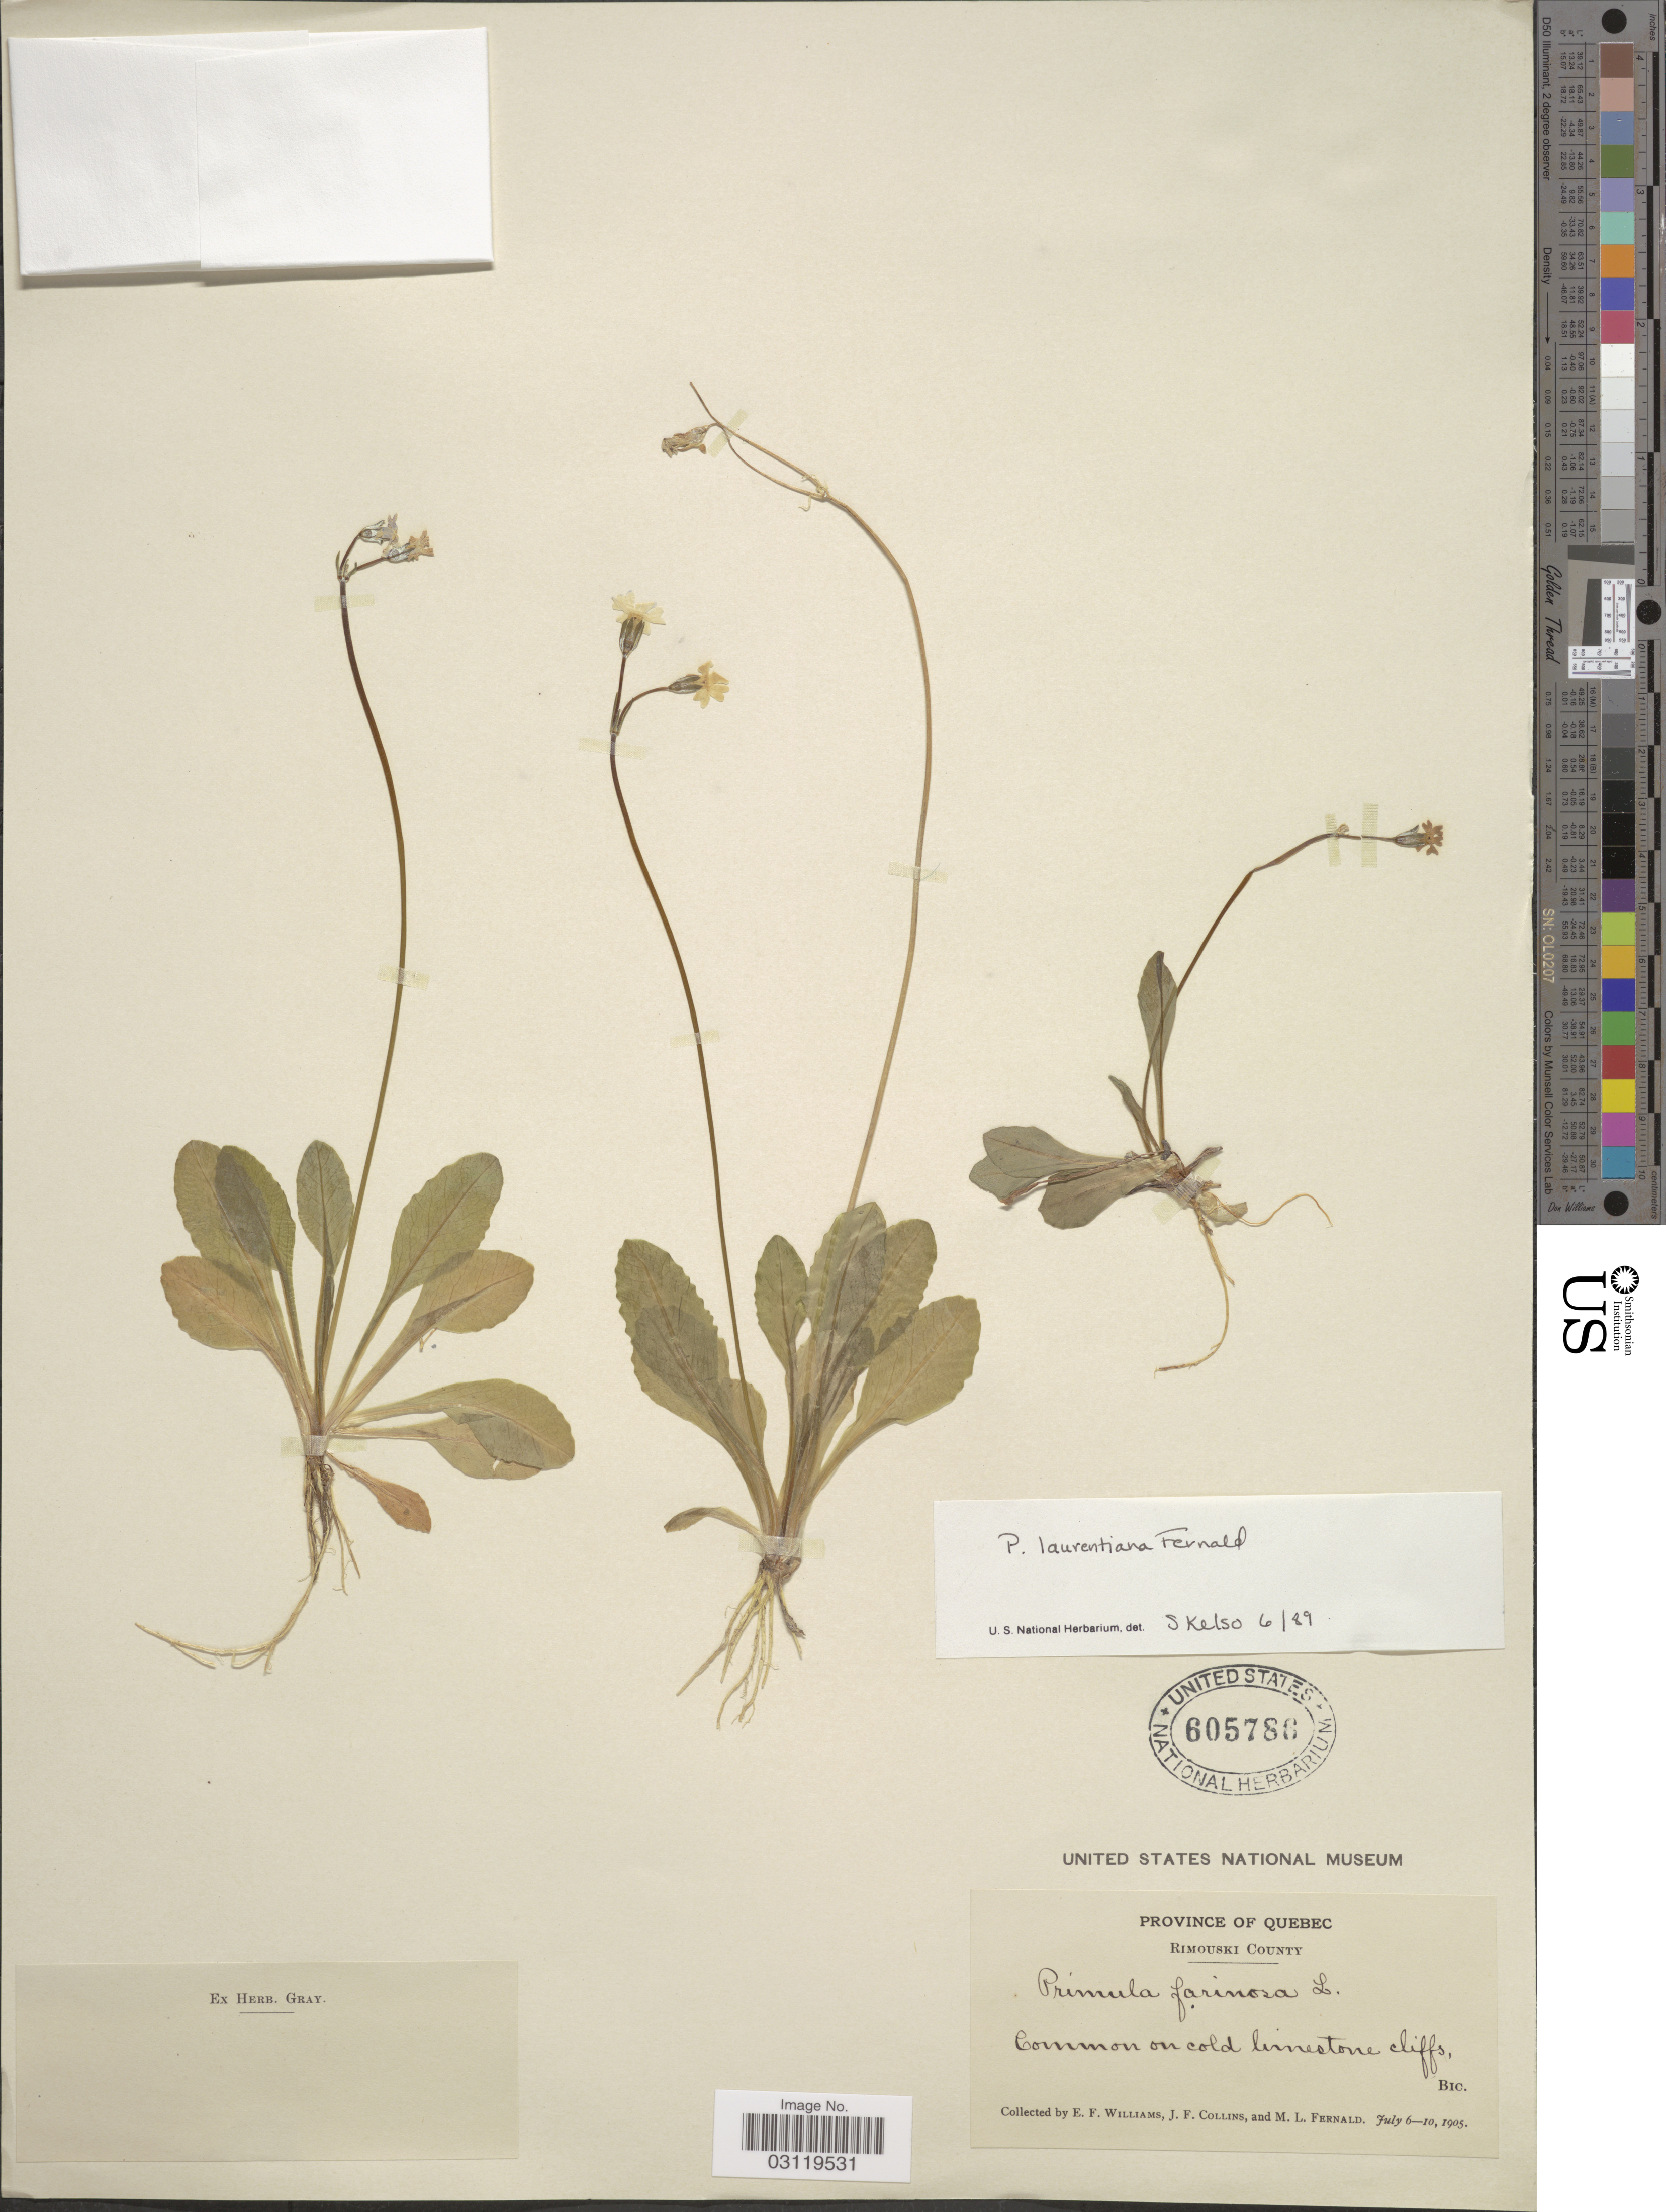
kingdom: Plantae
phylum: Tracheophyta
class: Magnoliopsida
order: Ericales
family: Primulaceae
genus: Primula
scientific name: Primula laurentiana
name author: Fernald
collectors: E. Williams, J. Collins & M. L. Fernald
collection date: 1905-07-06/1905-07-10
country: Canada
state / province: Quebec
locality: Rimouski County. Bic.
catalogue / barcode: US 605786